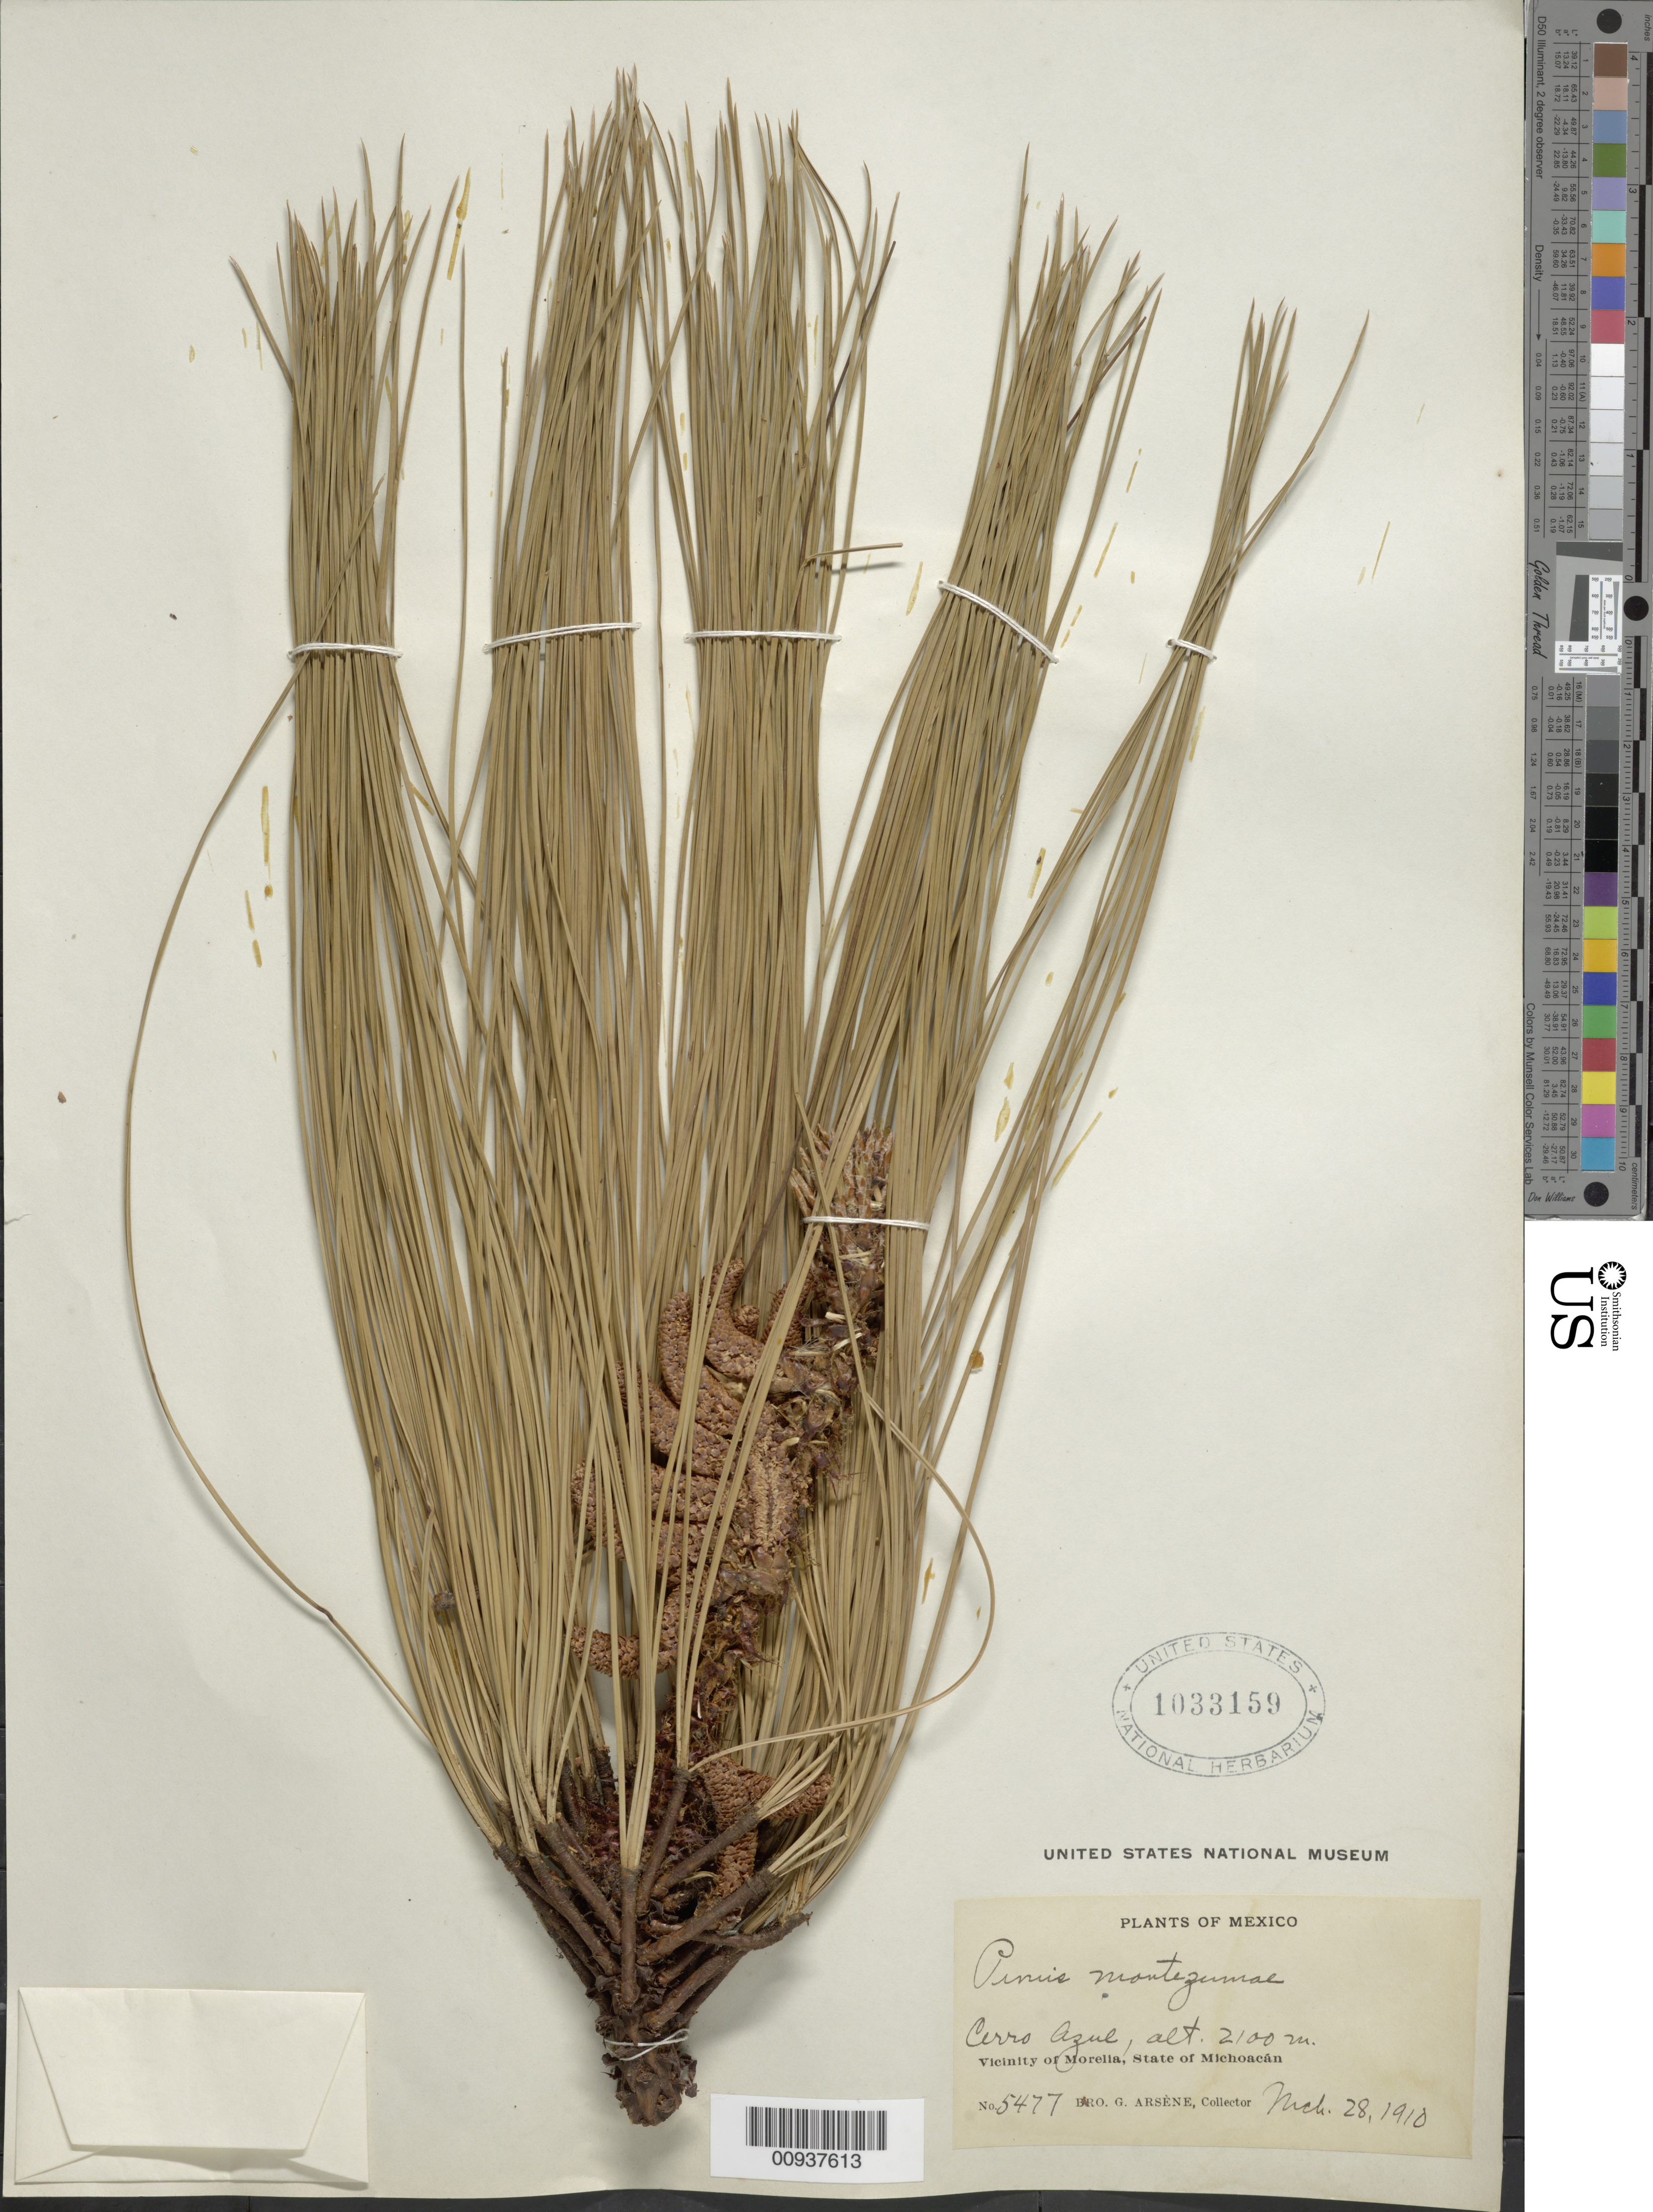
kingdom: Plantae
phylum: Tracheophyta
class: Pinopsida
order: Pinales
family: Pinaceae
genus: Pinus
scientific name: Pinus montezumae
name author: Lamb.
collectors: Bro. G. Arsène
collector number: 5477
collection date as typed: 28 Mar 1910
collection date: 1910-03-28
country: Mexico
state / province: Michoacán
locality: Cerro Azul. Vicinity of Morelia.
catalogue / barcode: US 1033159